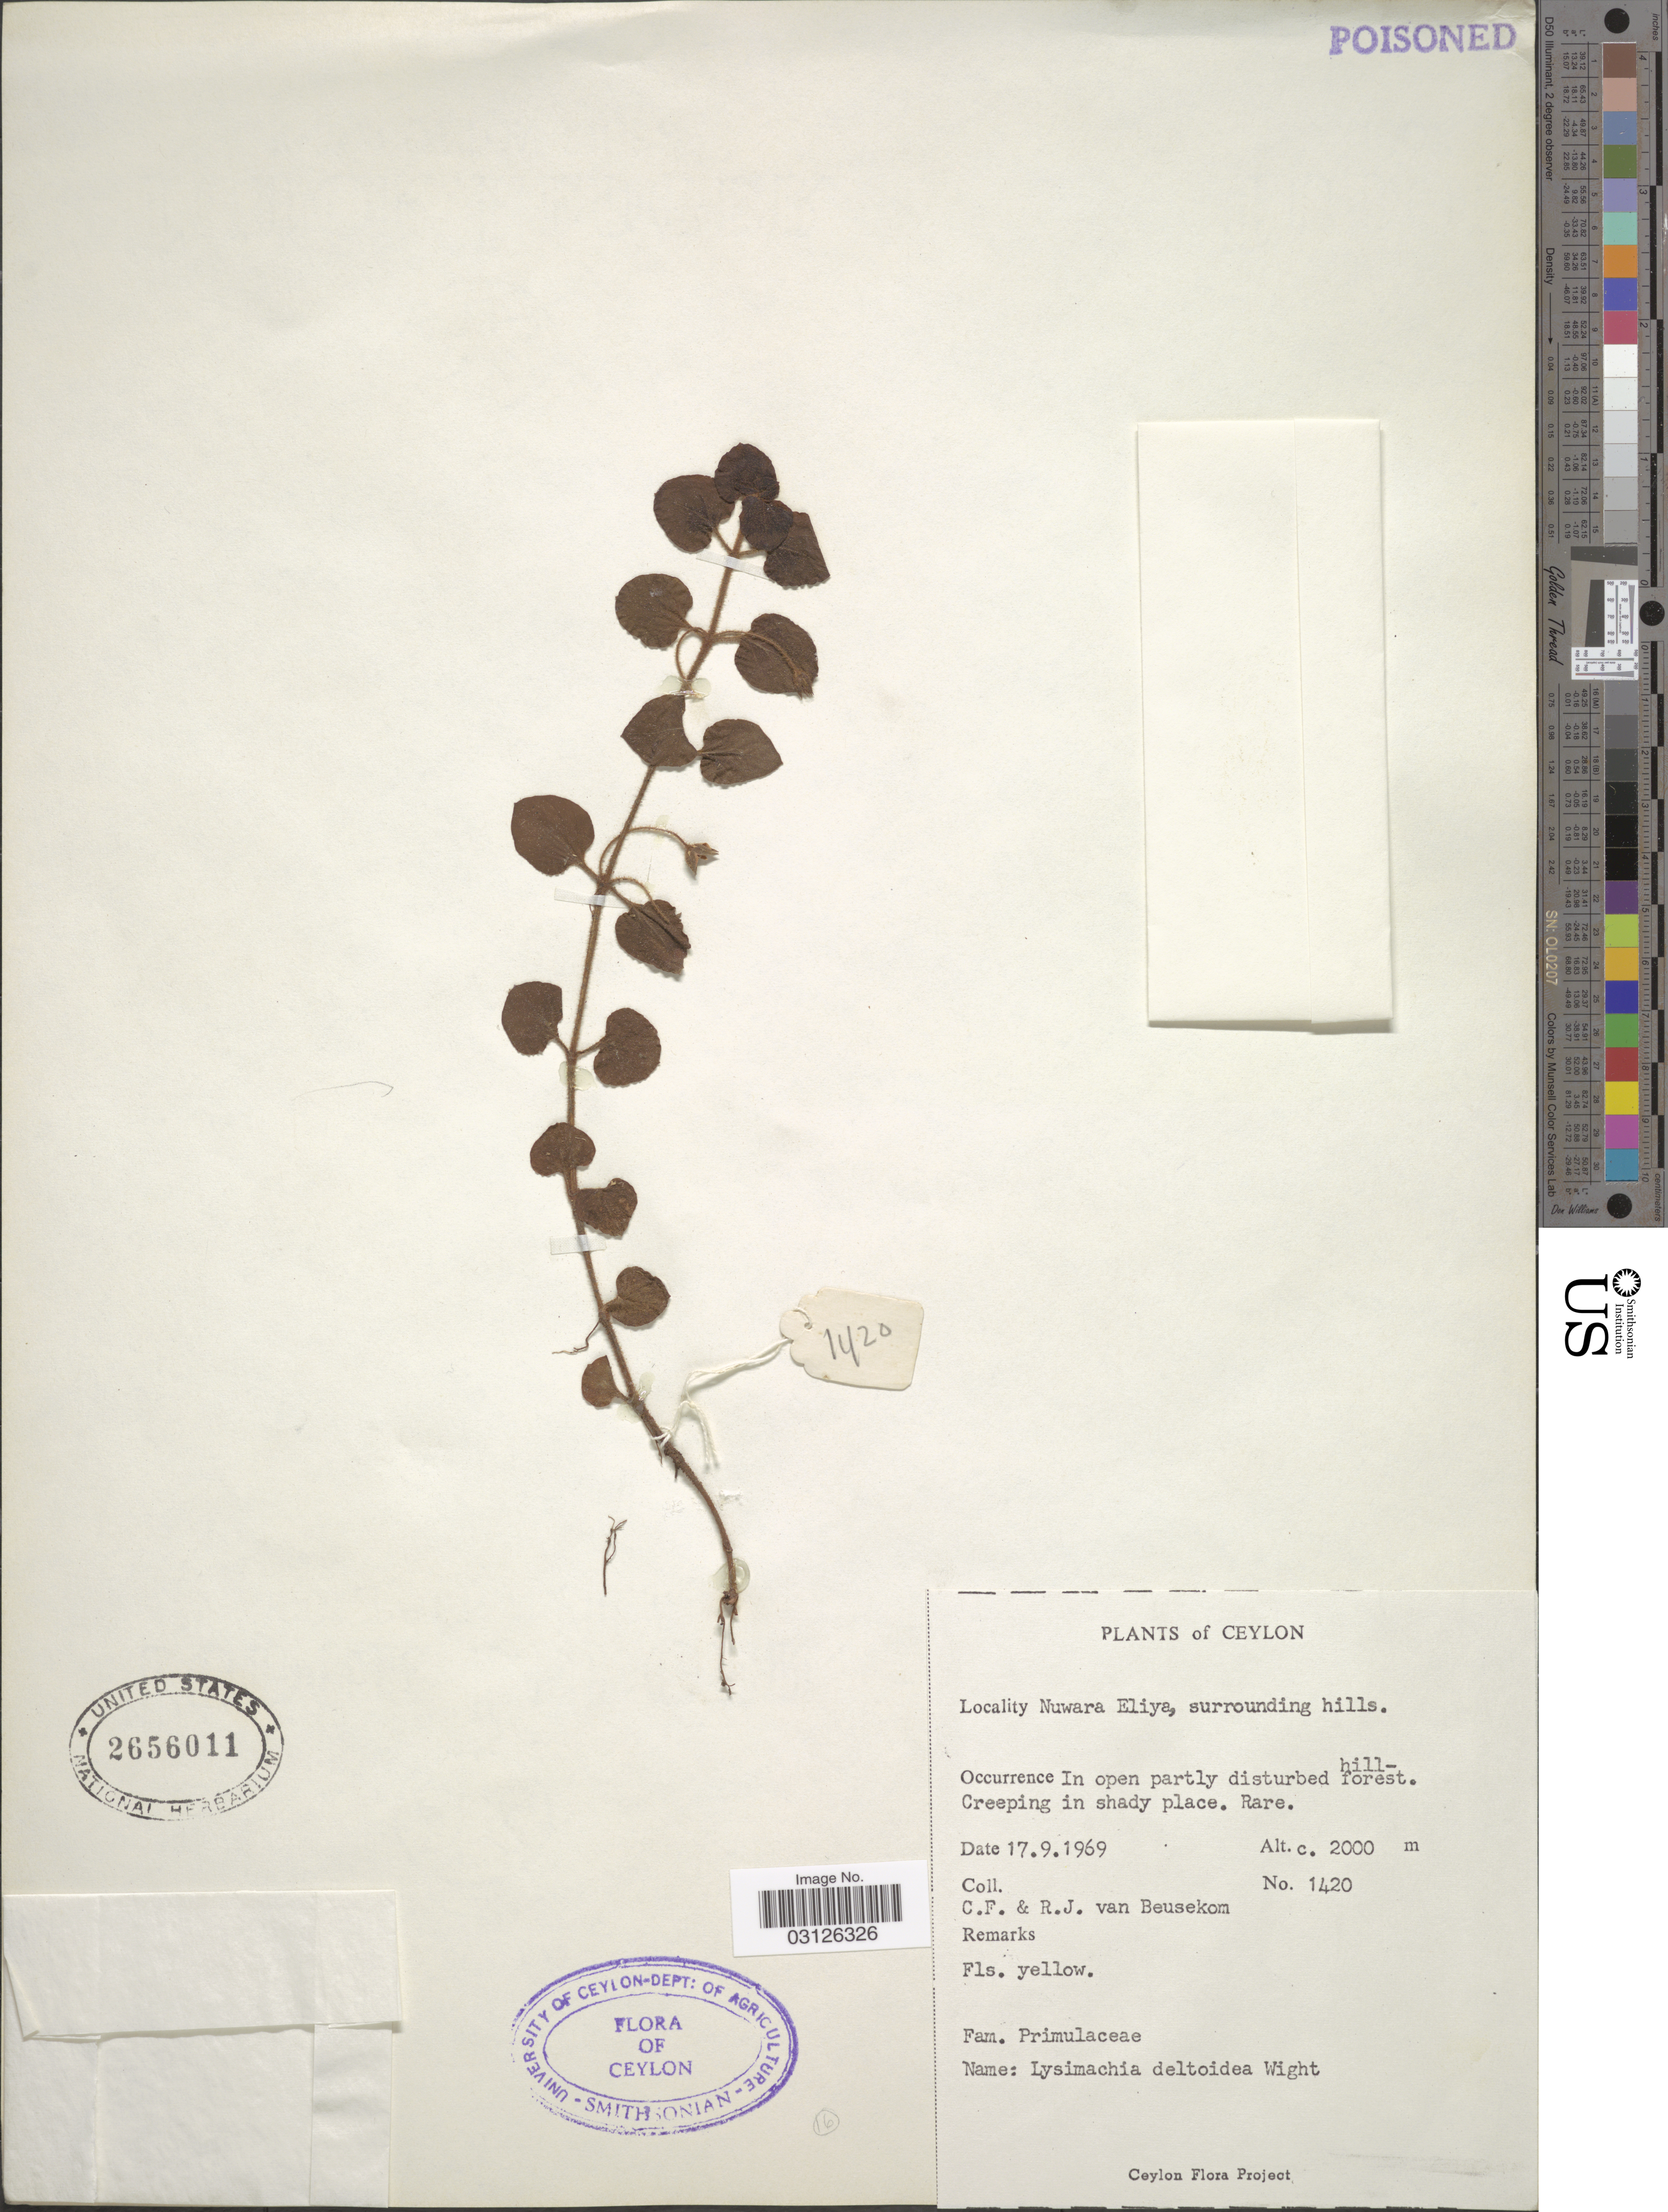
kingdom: Plantae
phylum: Tracheophyta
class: Magnoliopsida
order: Ericales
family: Primulaceae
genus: Lysimachia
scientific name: Lysimachia deltoidea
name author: Wight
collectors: C. F. Beusekom & R. Beusekom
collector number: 1420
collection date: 1969-09-17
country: Sri Lanka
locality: Nuwara Eliya, surrounding hills.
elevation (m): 2000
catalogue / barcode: US 2656011